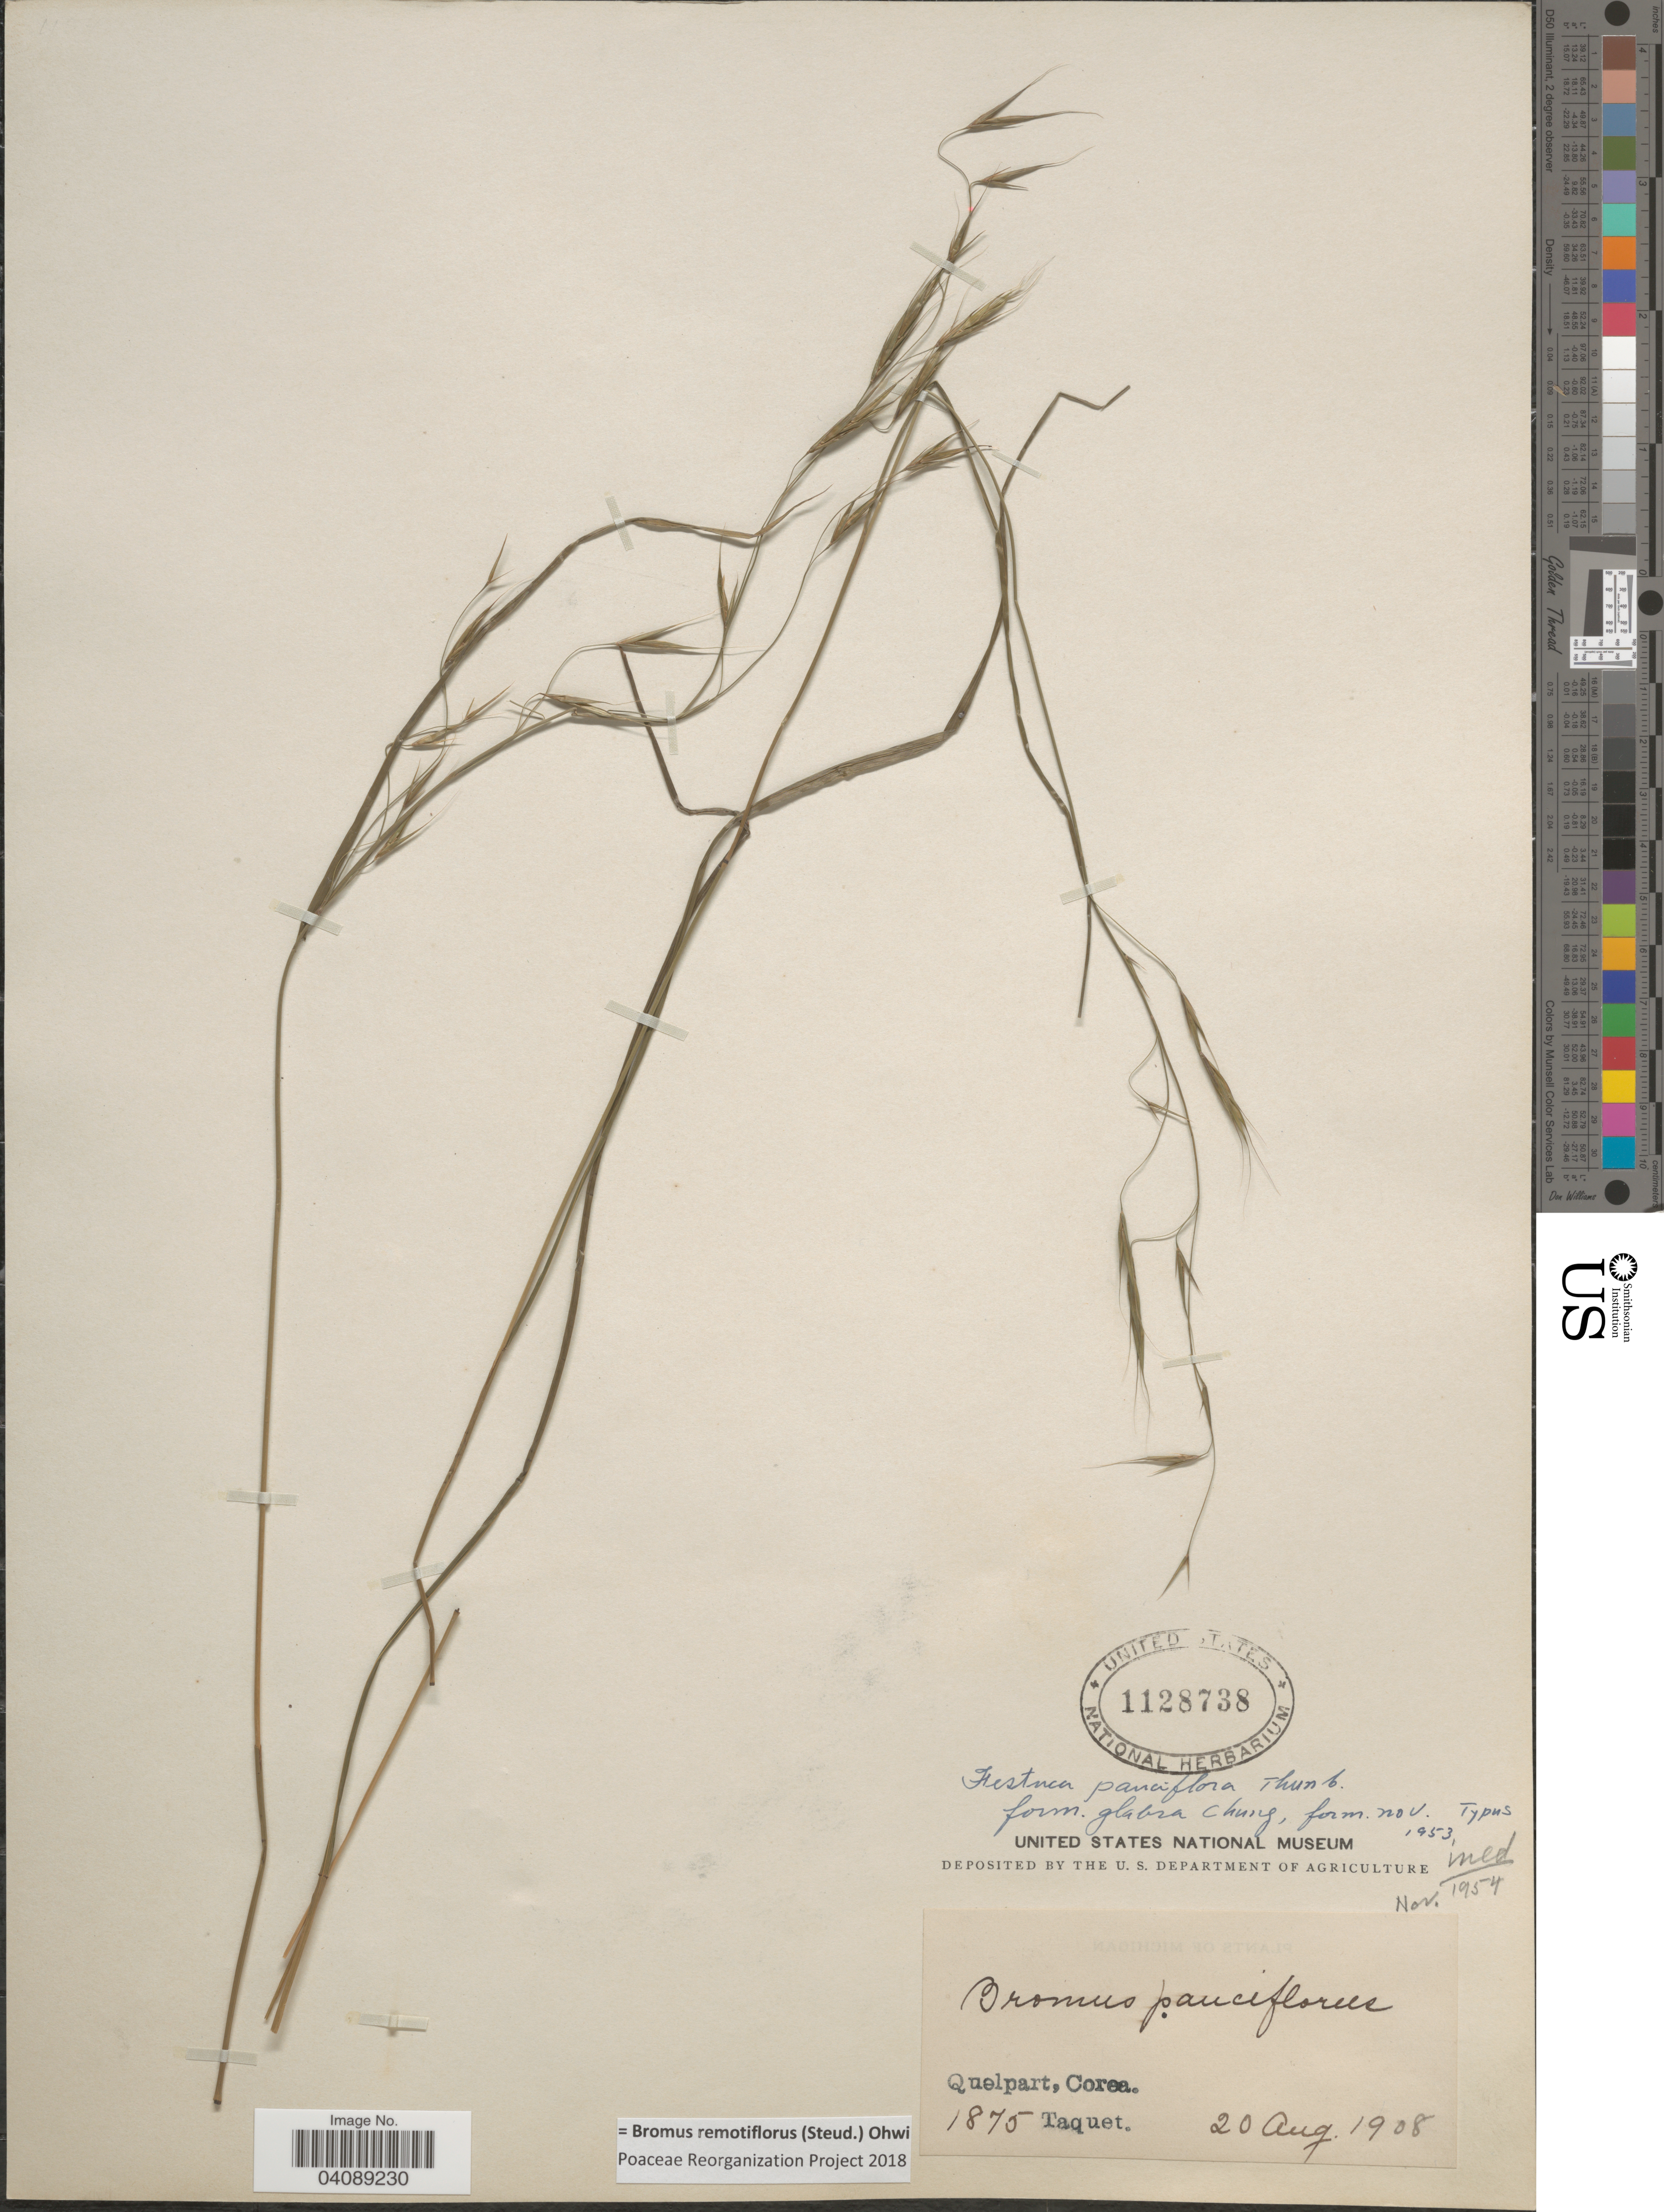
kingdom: Plantae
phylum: Tracheophyta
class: Liliopsida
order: Poales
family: Poaceae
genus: Bromus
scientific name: Bromus remotiflorus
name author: (Steud.) Ohwi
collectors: Taquet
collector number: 1875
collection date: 1908-08-20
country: South Korea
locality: Quelpart, Corea.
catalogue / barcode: US 1128738